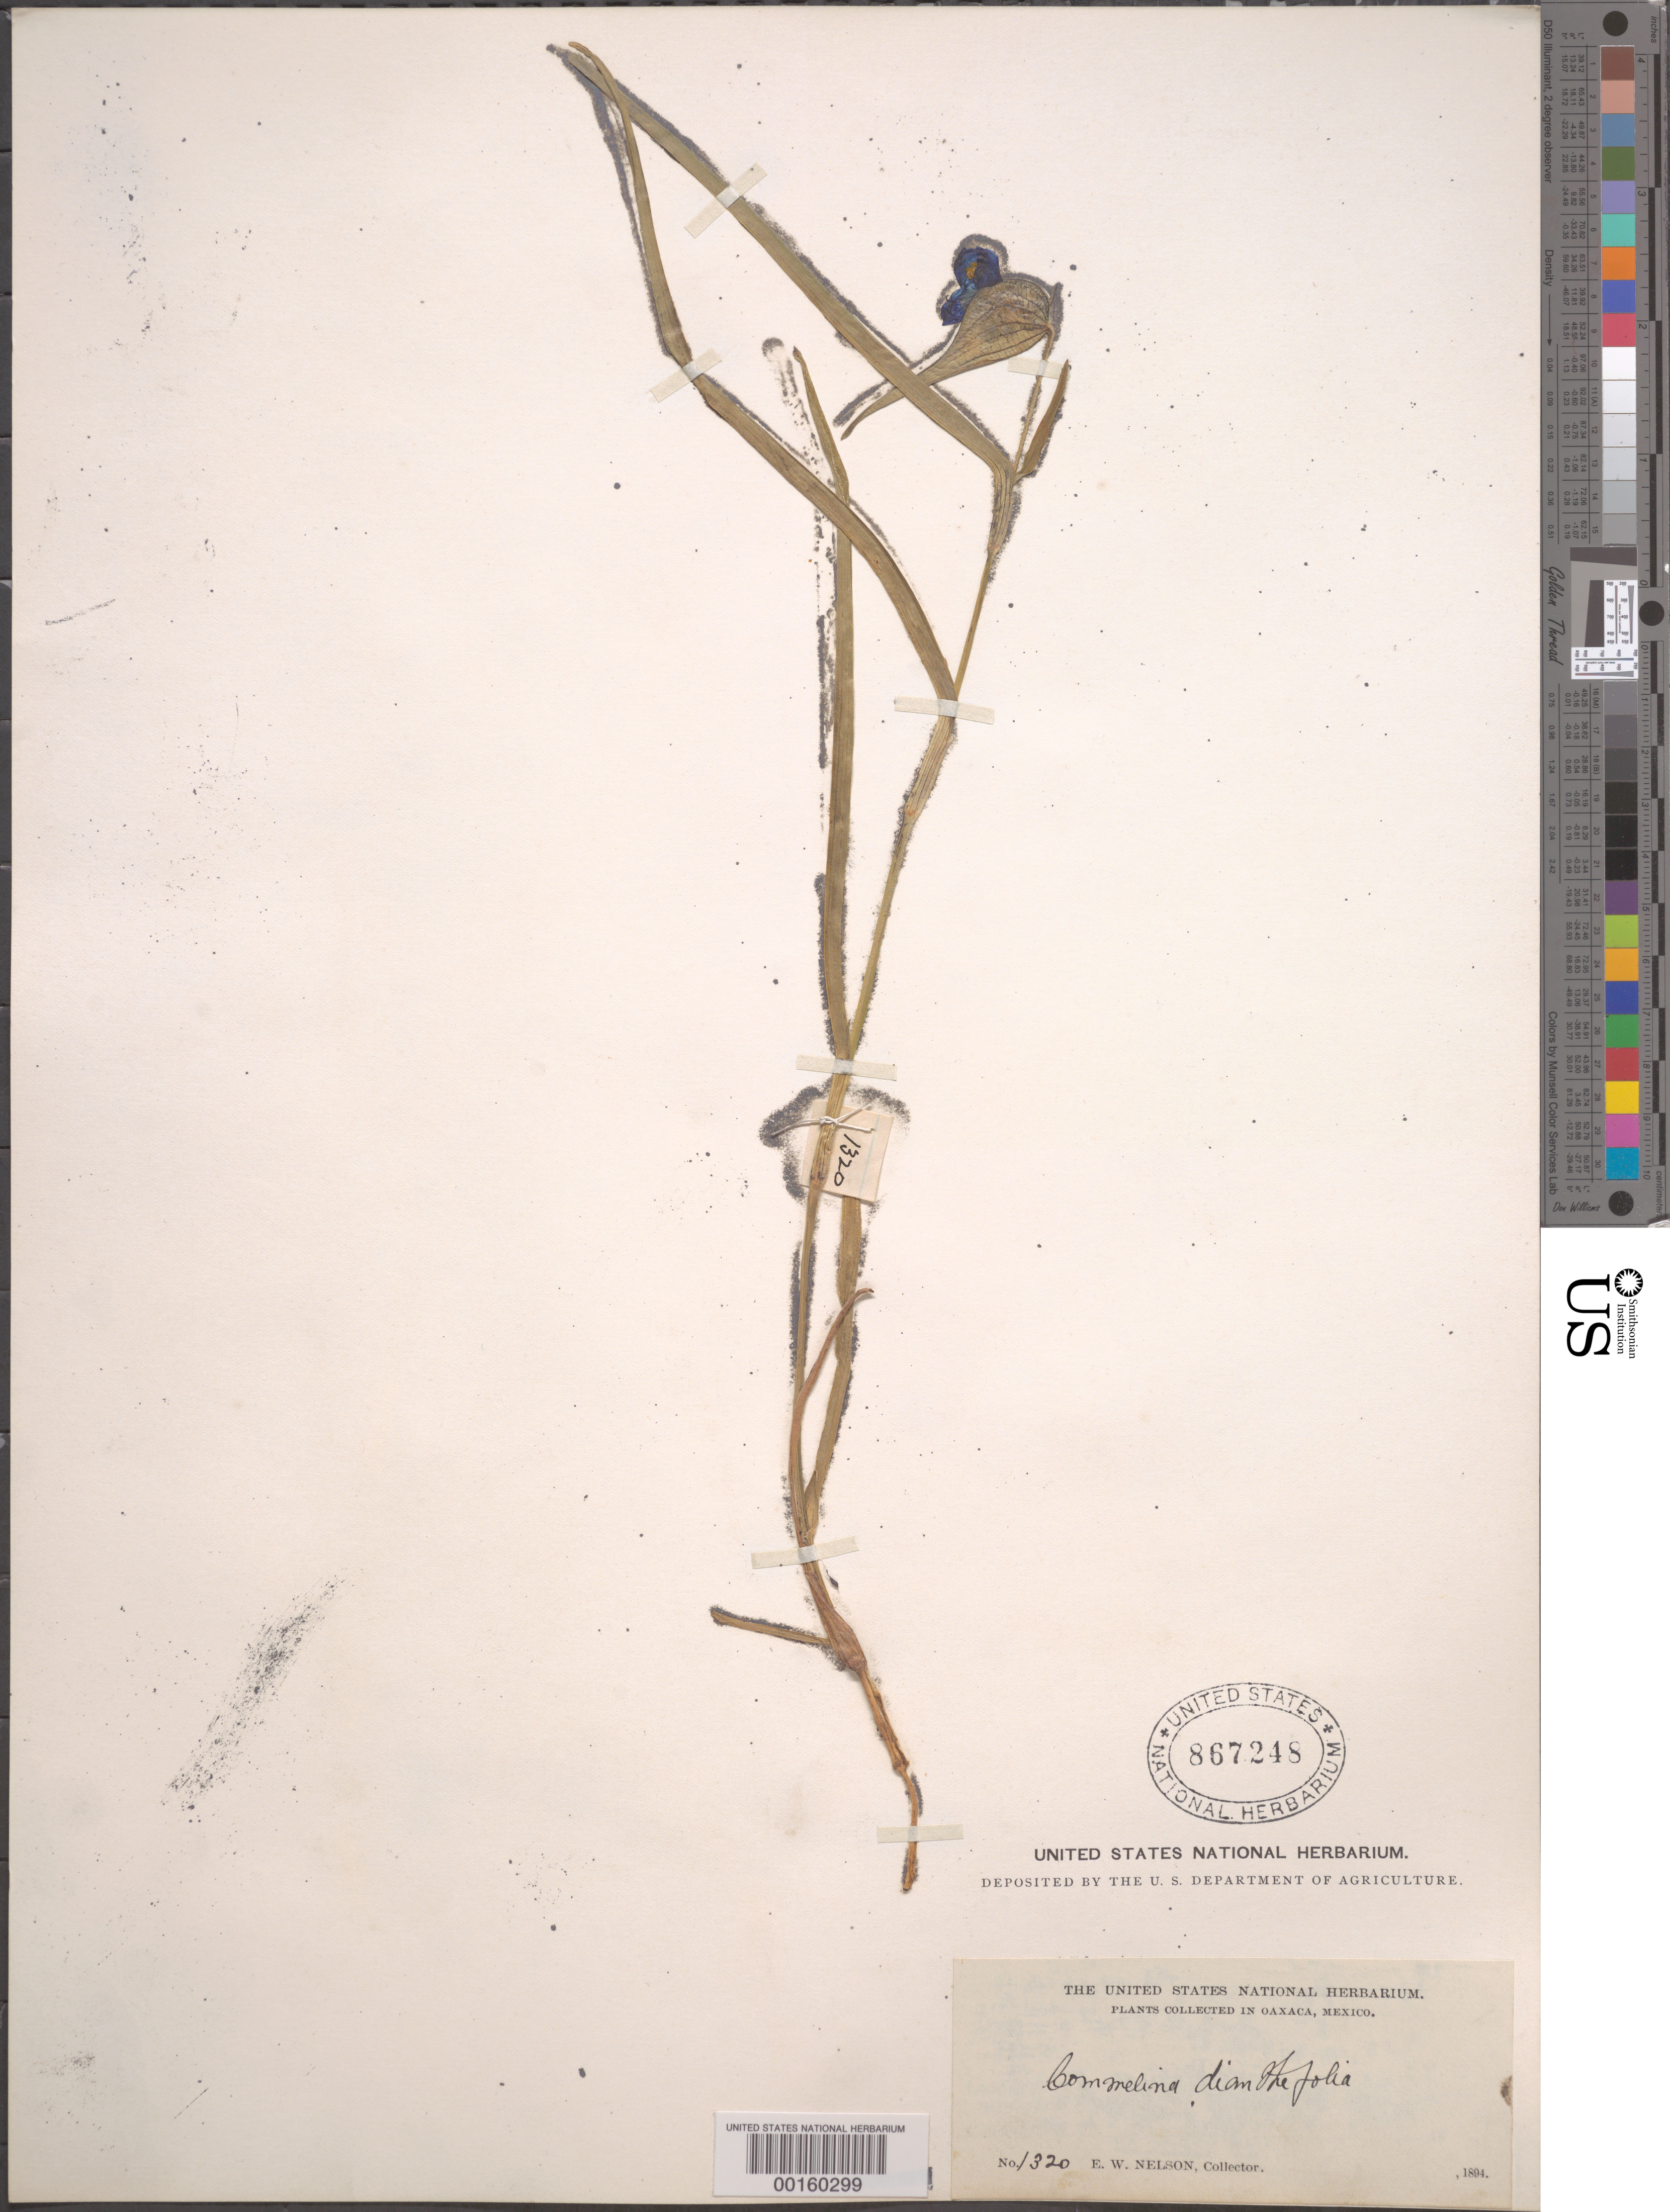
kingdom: Plantae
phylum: Tracheophyta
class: Liliopsida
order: Commelinales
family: Commelinaceae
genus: Commelina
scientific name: Commelina dianthifolia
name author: Redouté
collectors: E. W. Nelson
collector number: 1320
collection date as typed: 1894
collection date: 1894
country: Mexico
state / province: Oaxaca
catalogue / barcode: US 867248